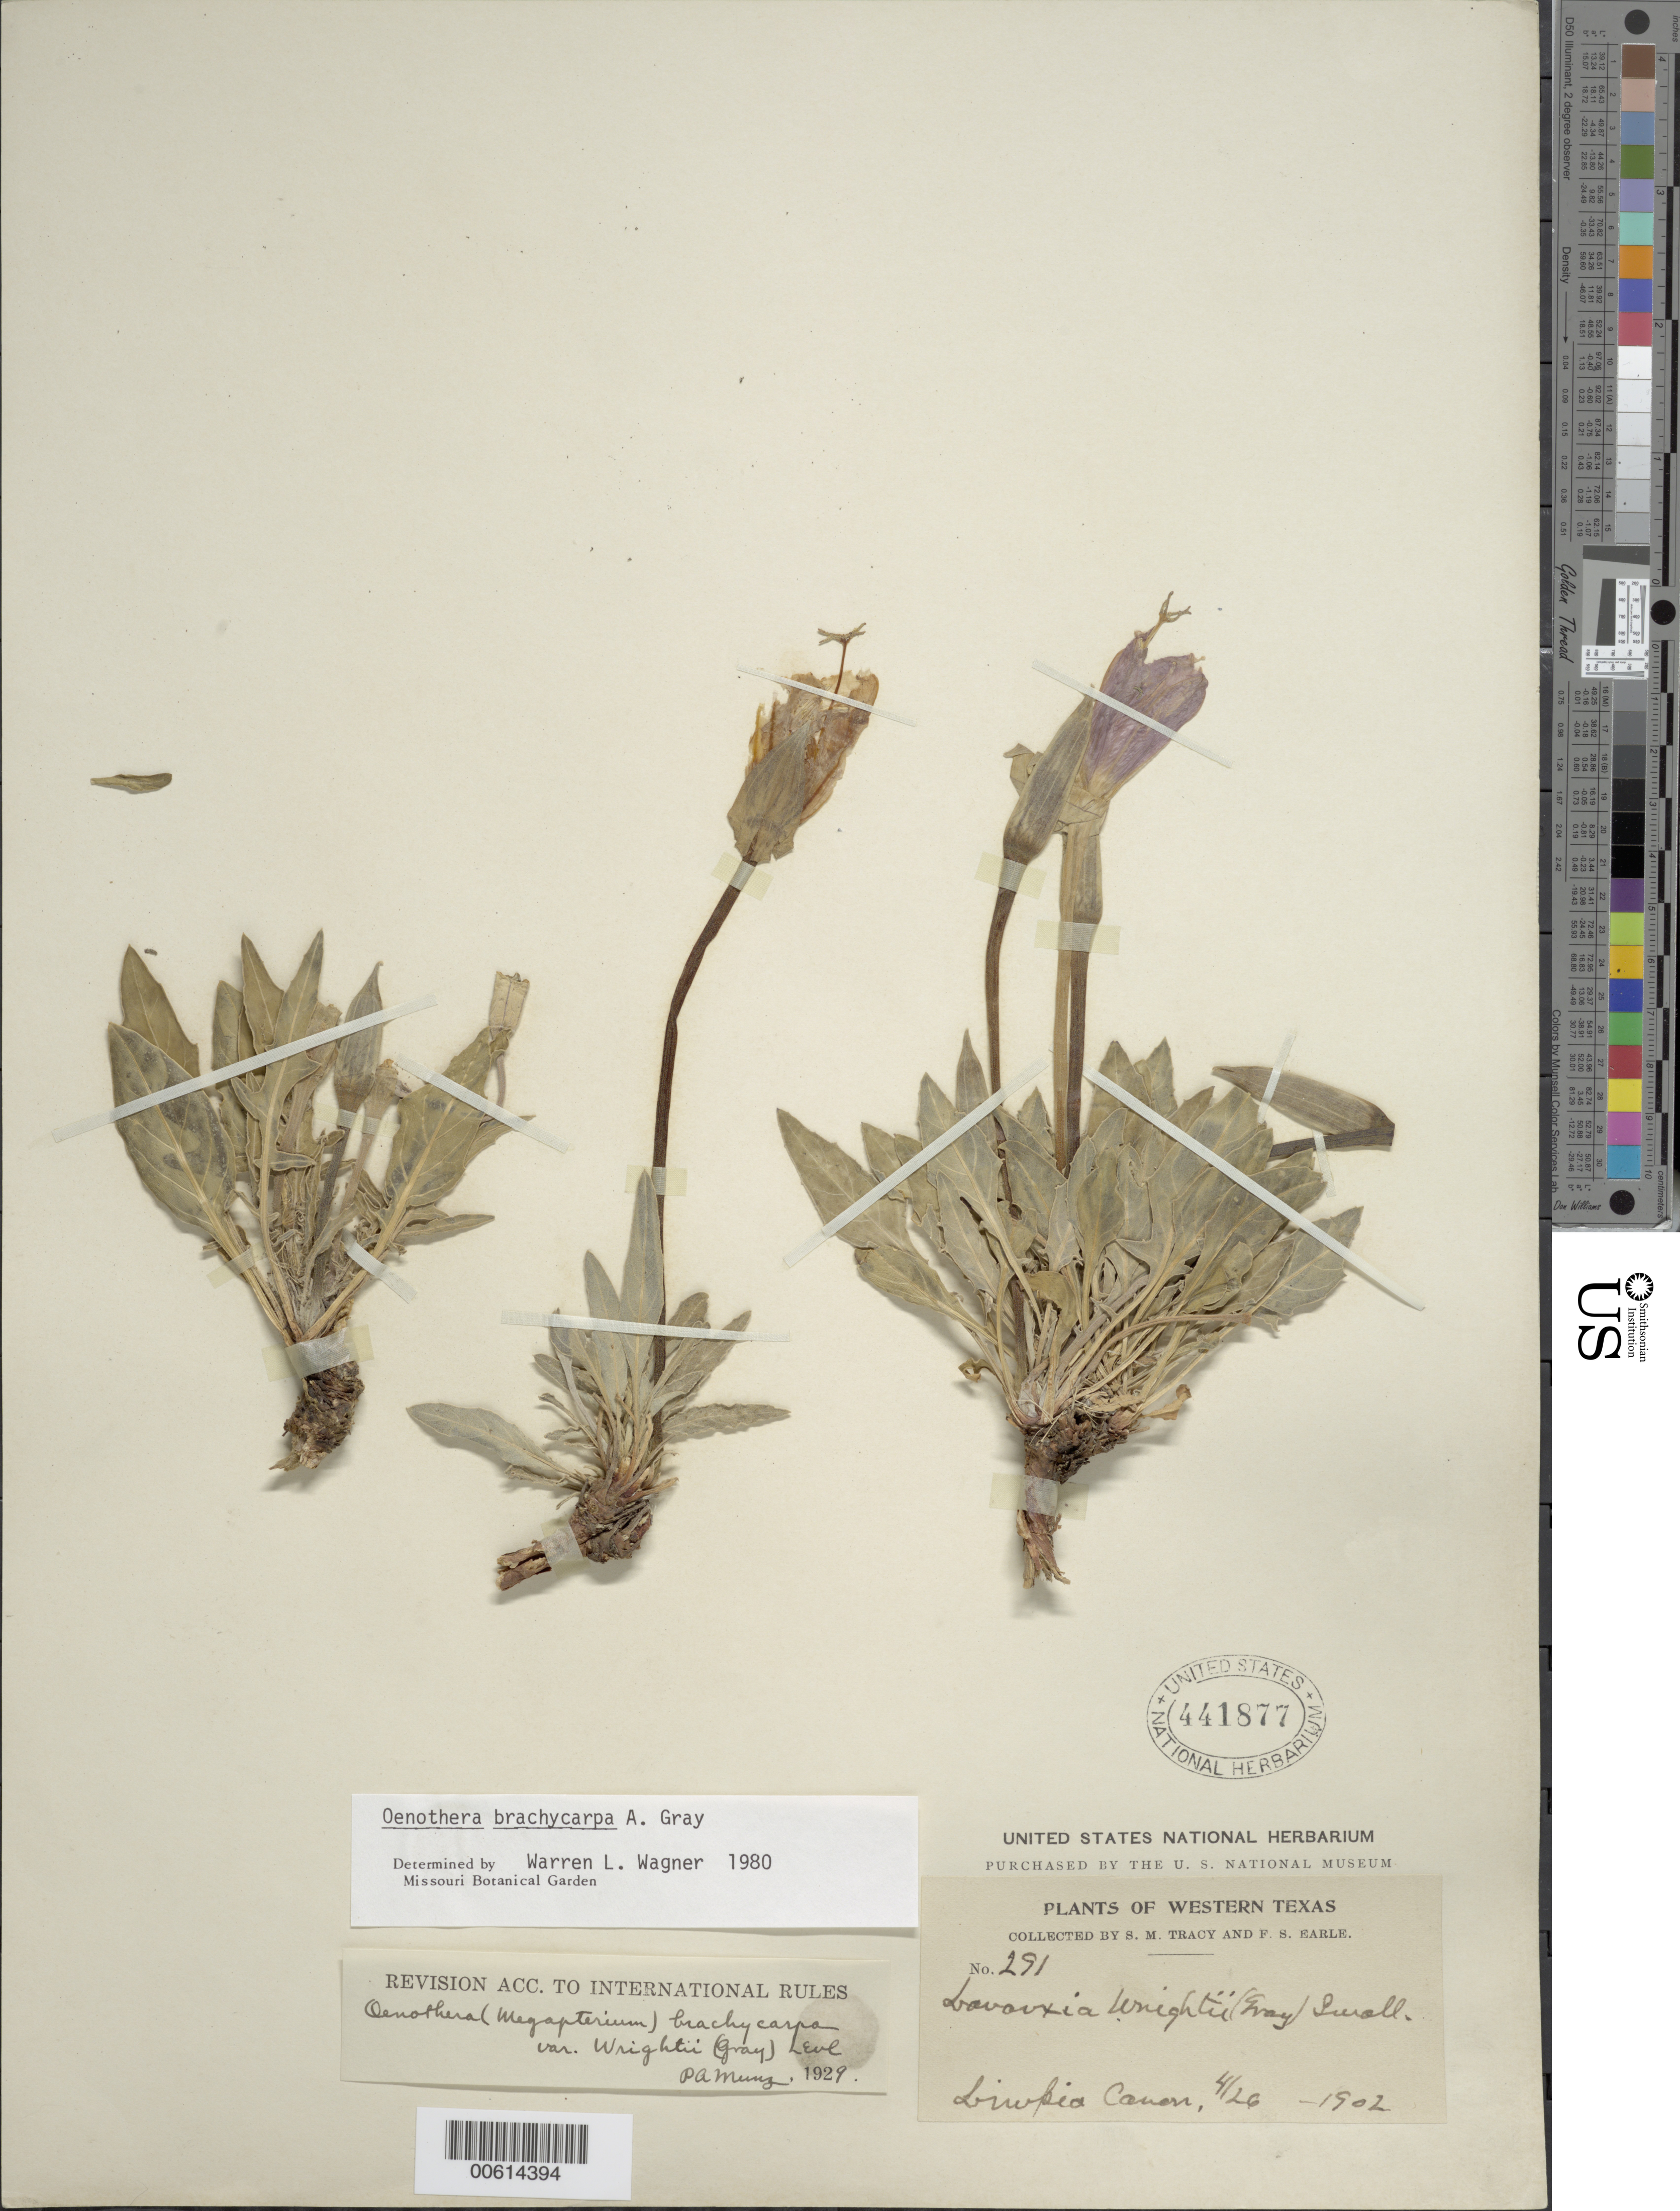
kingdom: Plantae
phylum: Tracheophyta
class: Magnoliopsida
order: Myrtales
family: Onagraceae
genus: Oenothera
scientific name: Oenothera brachycarpa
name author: A. Gray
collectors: S. M. Tracy & F. S. Earle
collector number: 291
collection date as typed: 26 Apr 1902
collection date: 1902-04-26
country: United States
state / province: Texas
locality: Liwkia Canon. [Limpia Canyon?]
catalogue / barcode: US 441877